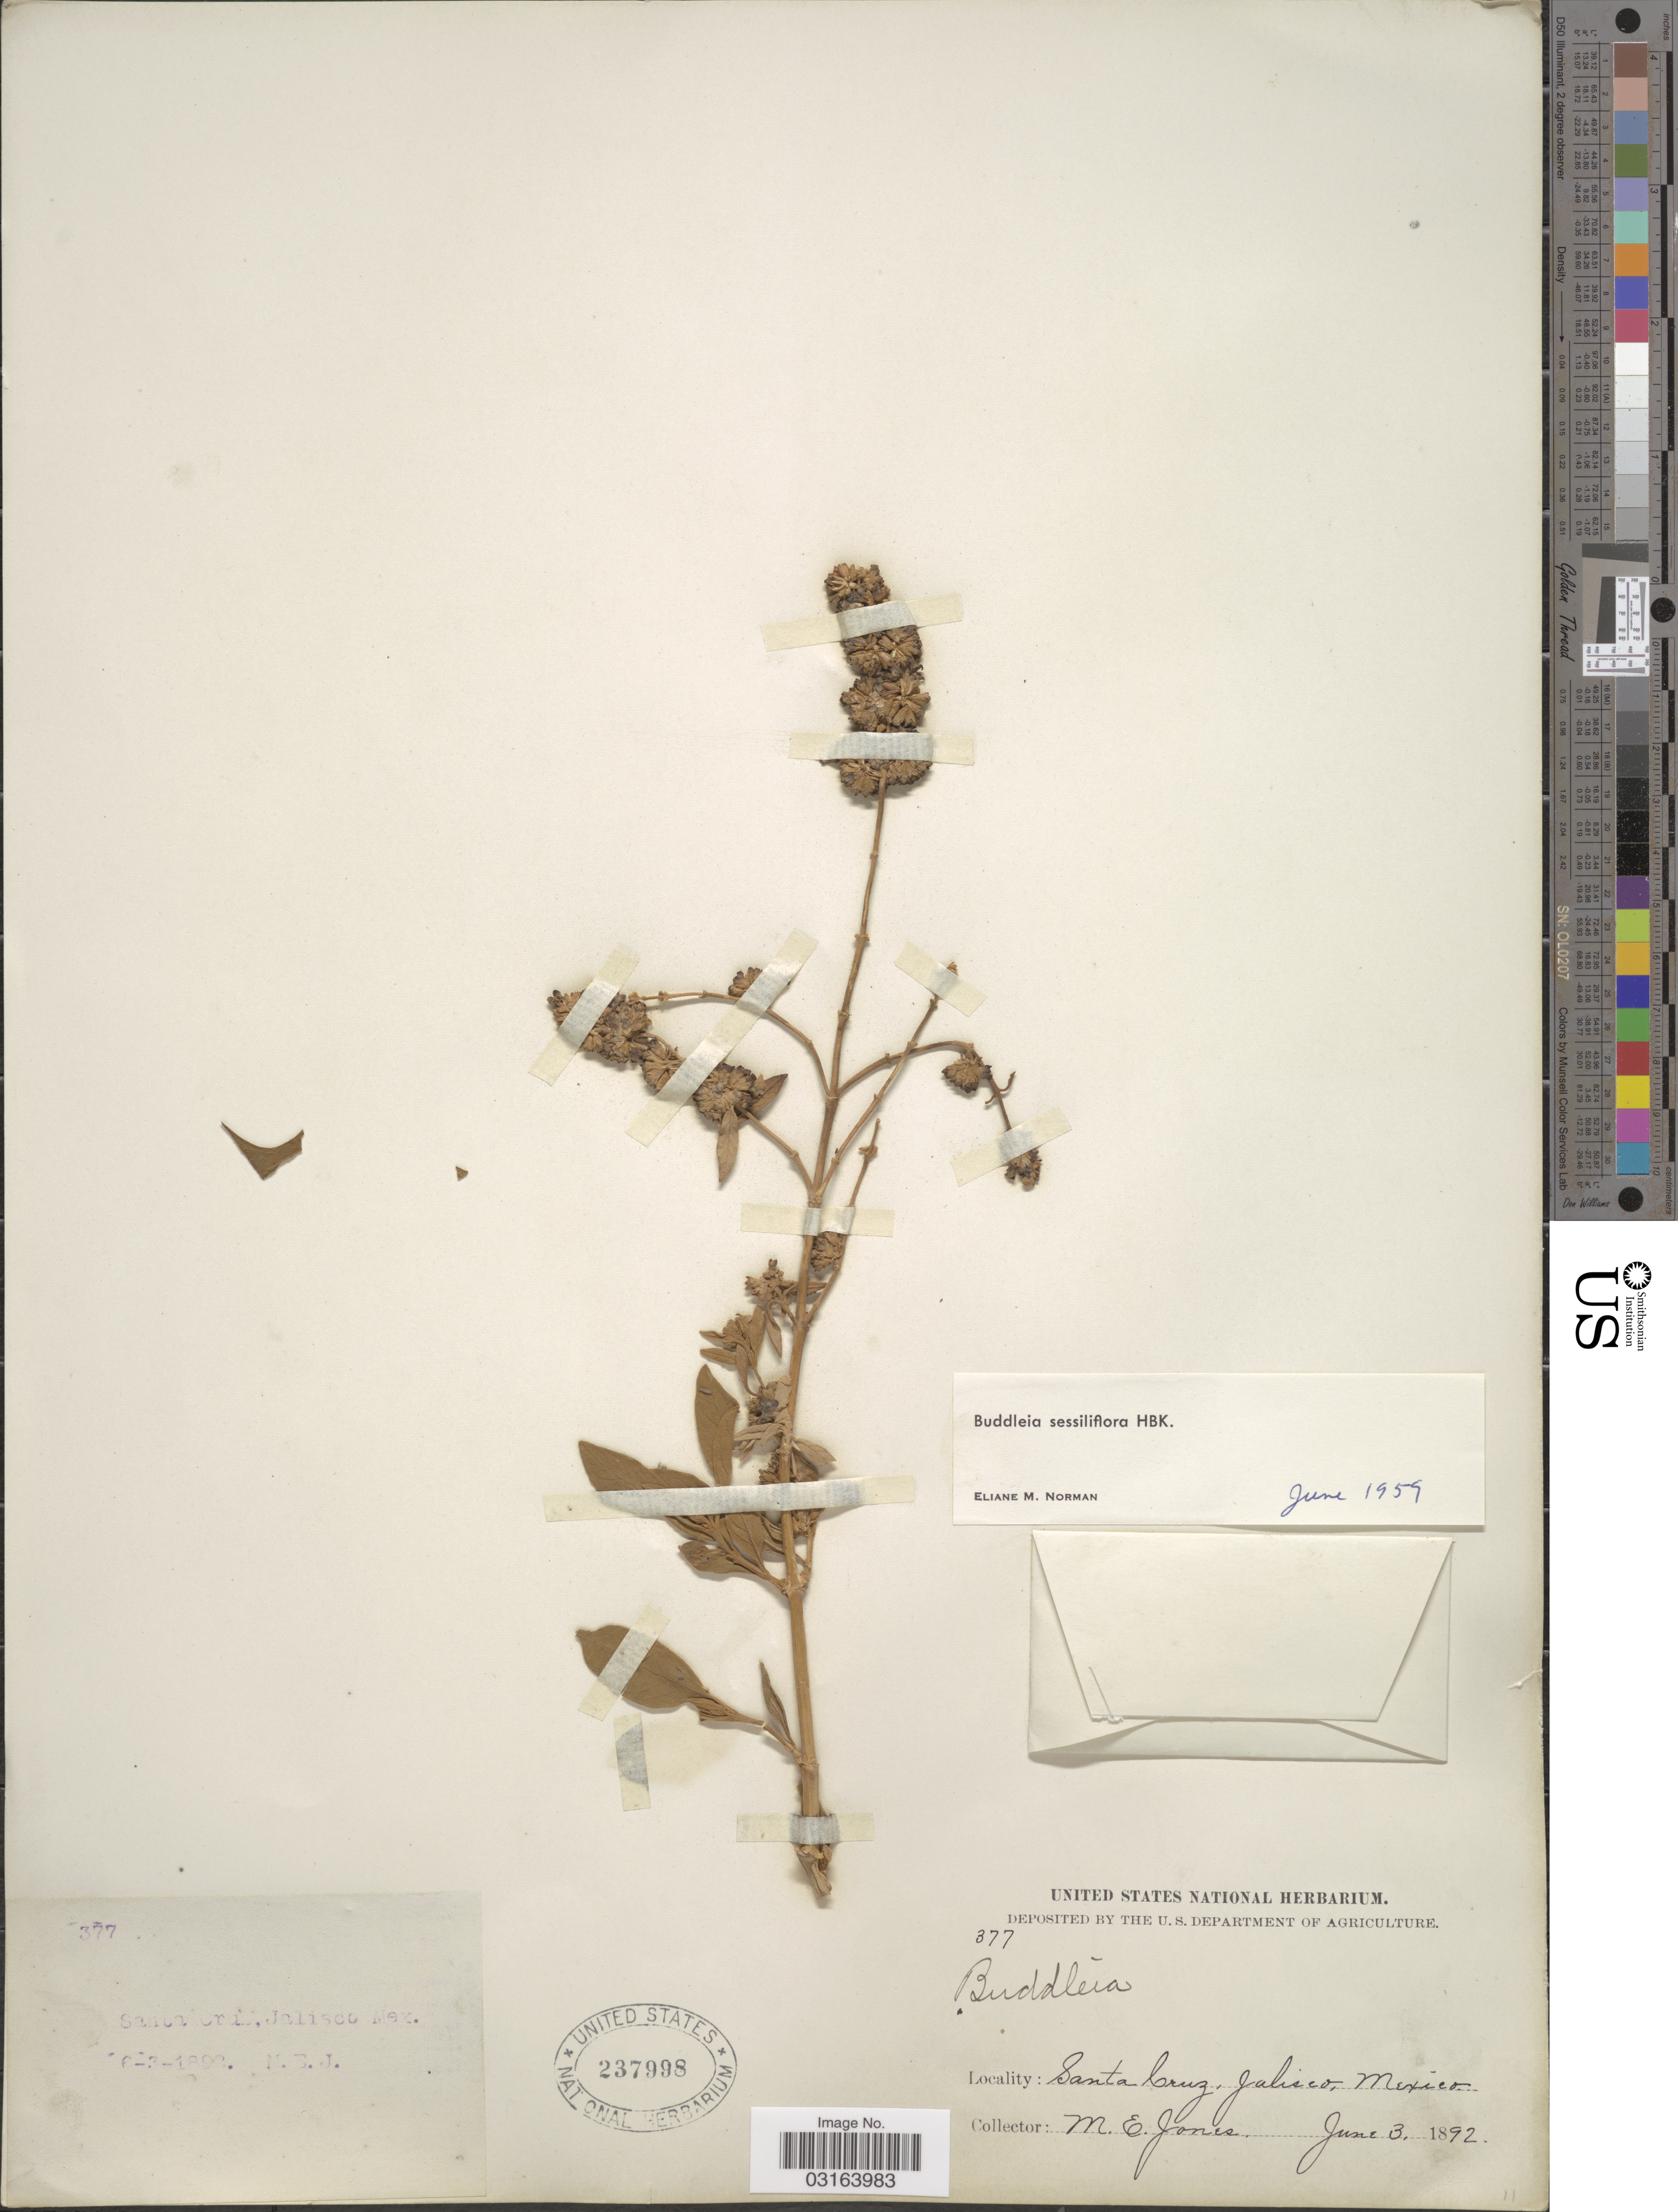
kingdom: Plantae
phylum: Tracheophyta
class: Magnoliopsida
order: Lamiales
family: Scrophulariaceae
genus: Buddleja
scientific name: Buddleja sessiliflora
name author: Kunth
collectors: M. E. Jones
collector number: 377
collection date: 1892-06-03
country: Mexico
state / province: Jalisco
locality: Santa Cruz.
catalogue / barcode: US 237998